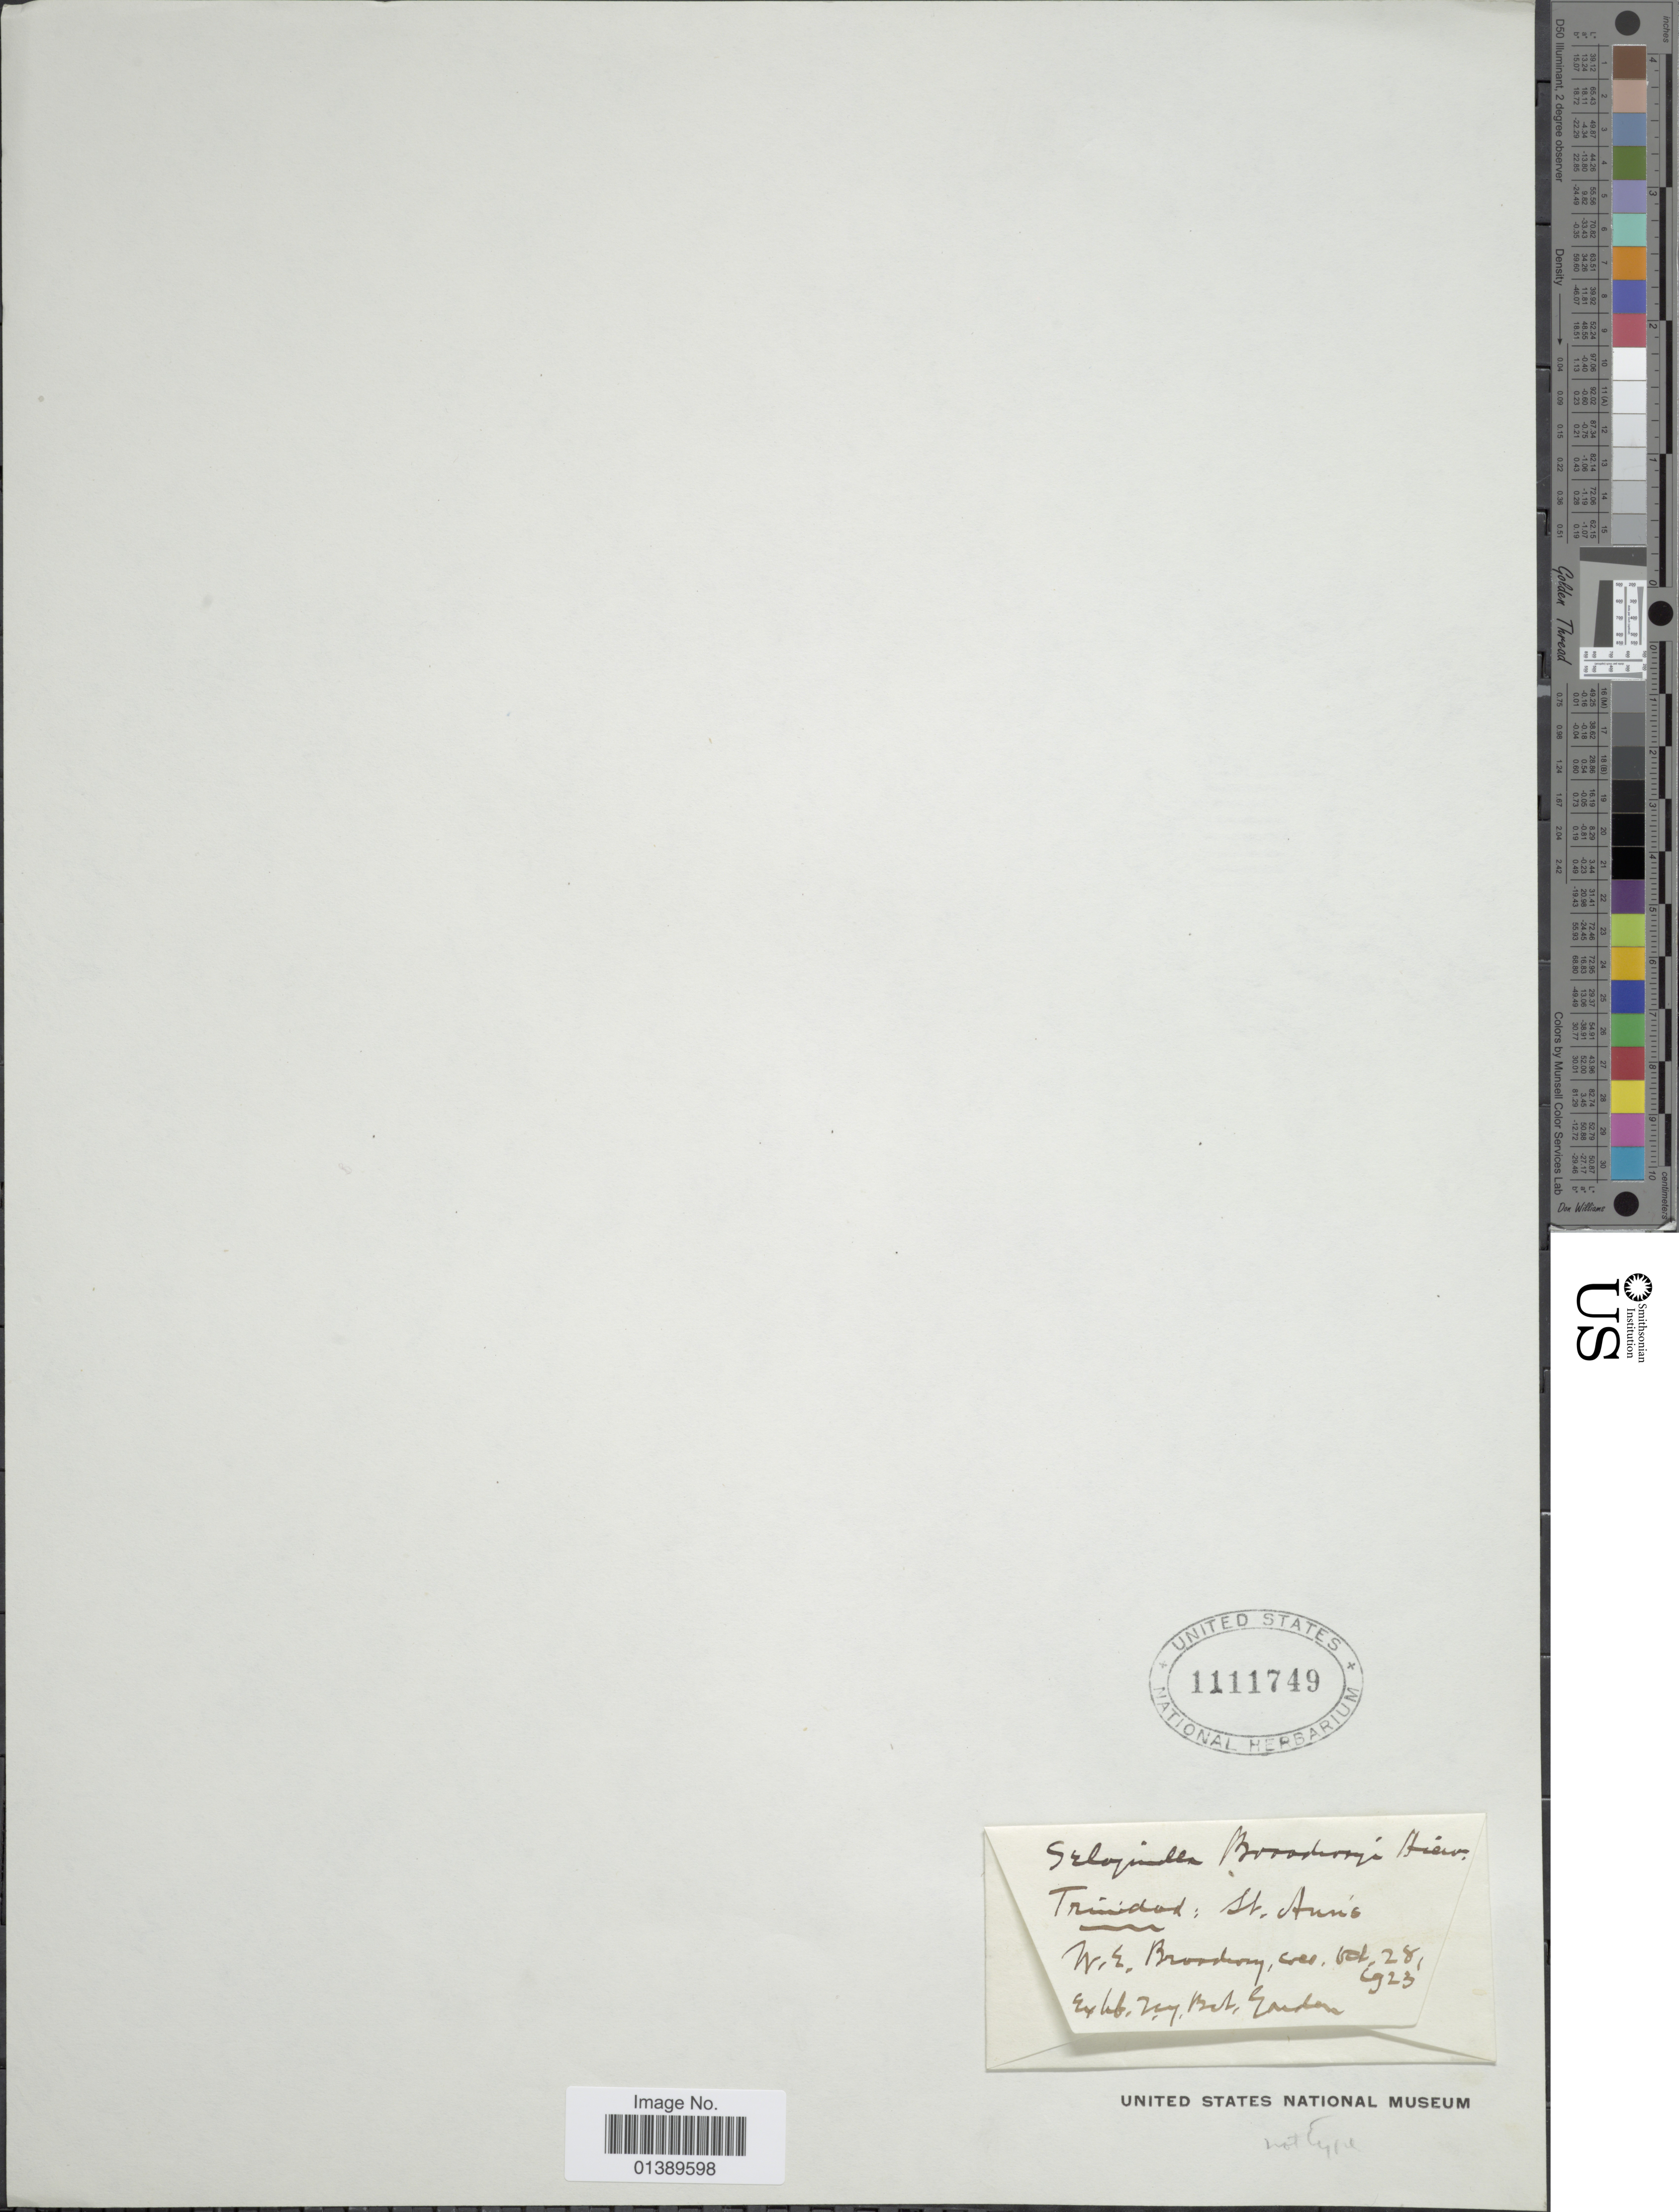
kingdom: Plantae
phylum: Tracheophyta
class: Lycopodiopsida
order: Selaginellales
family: Selaginellaceae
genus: Selaginella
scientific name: Selaginella broadwayi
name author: Hieron.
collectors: W. E. Broadway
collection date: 1923-10-28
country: Trinidad and Tobago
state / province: Trinidad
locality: St Ann's.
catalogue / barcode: US 1111749